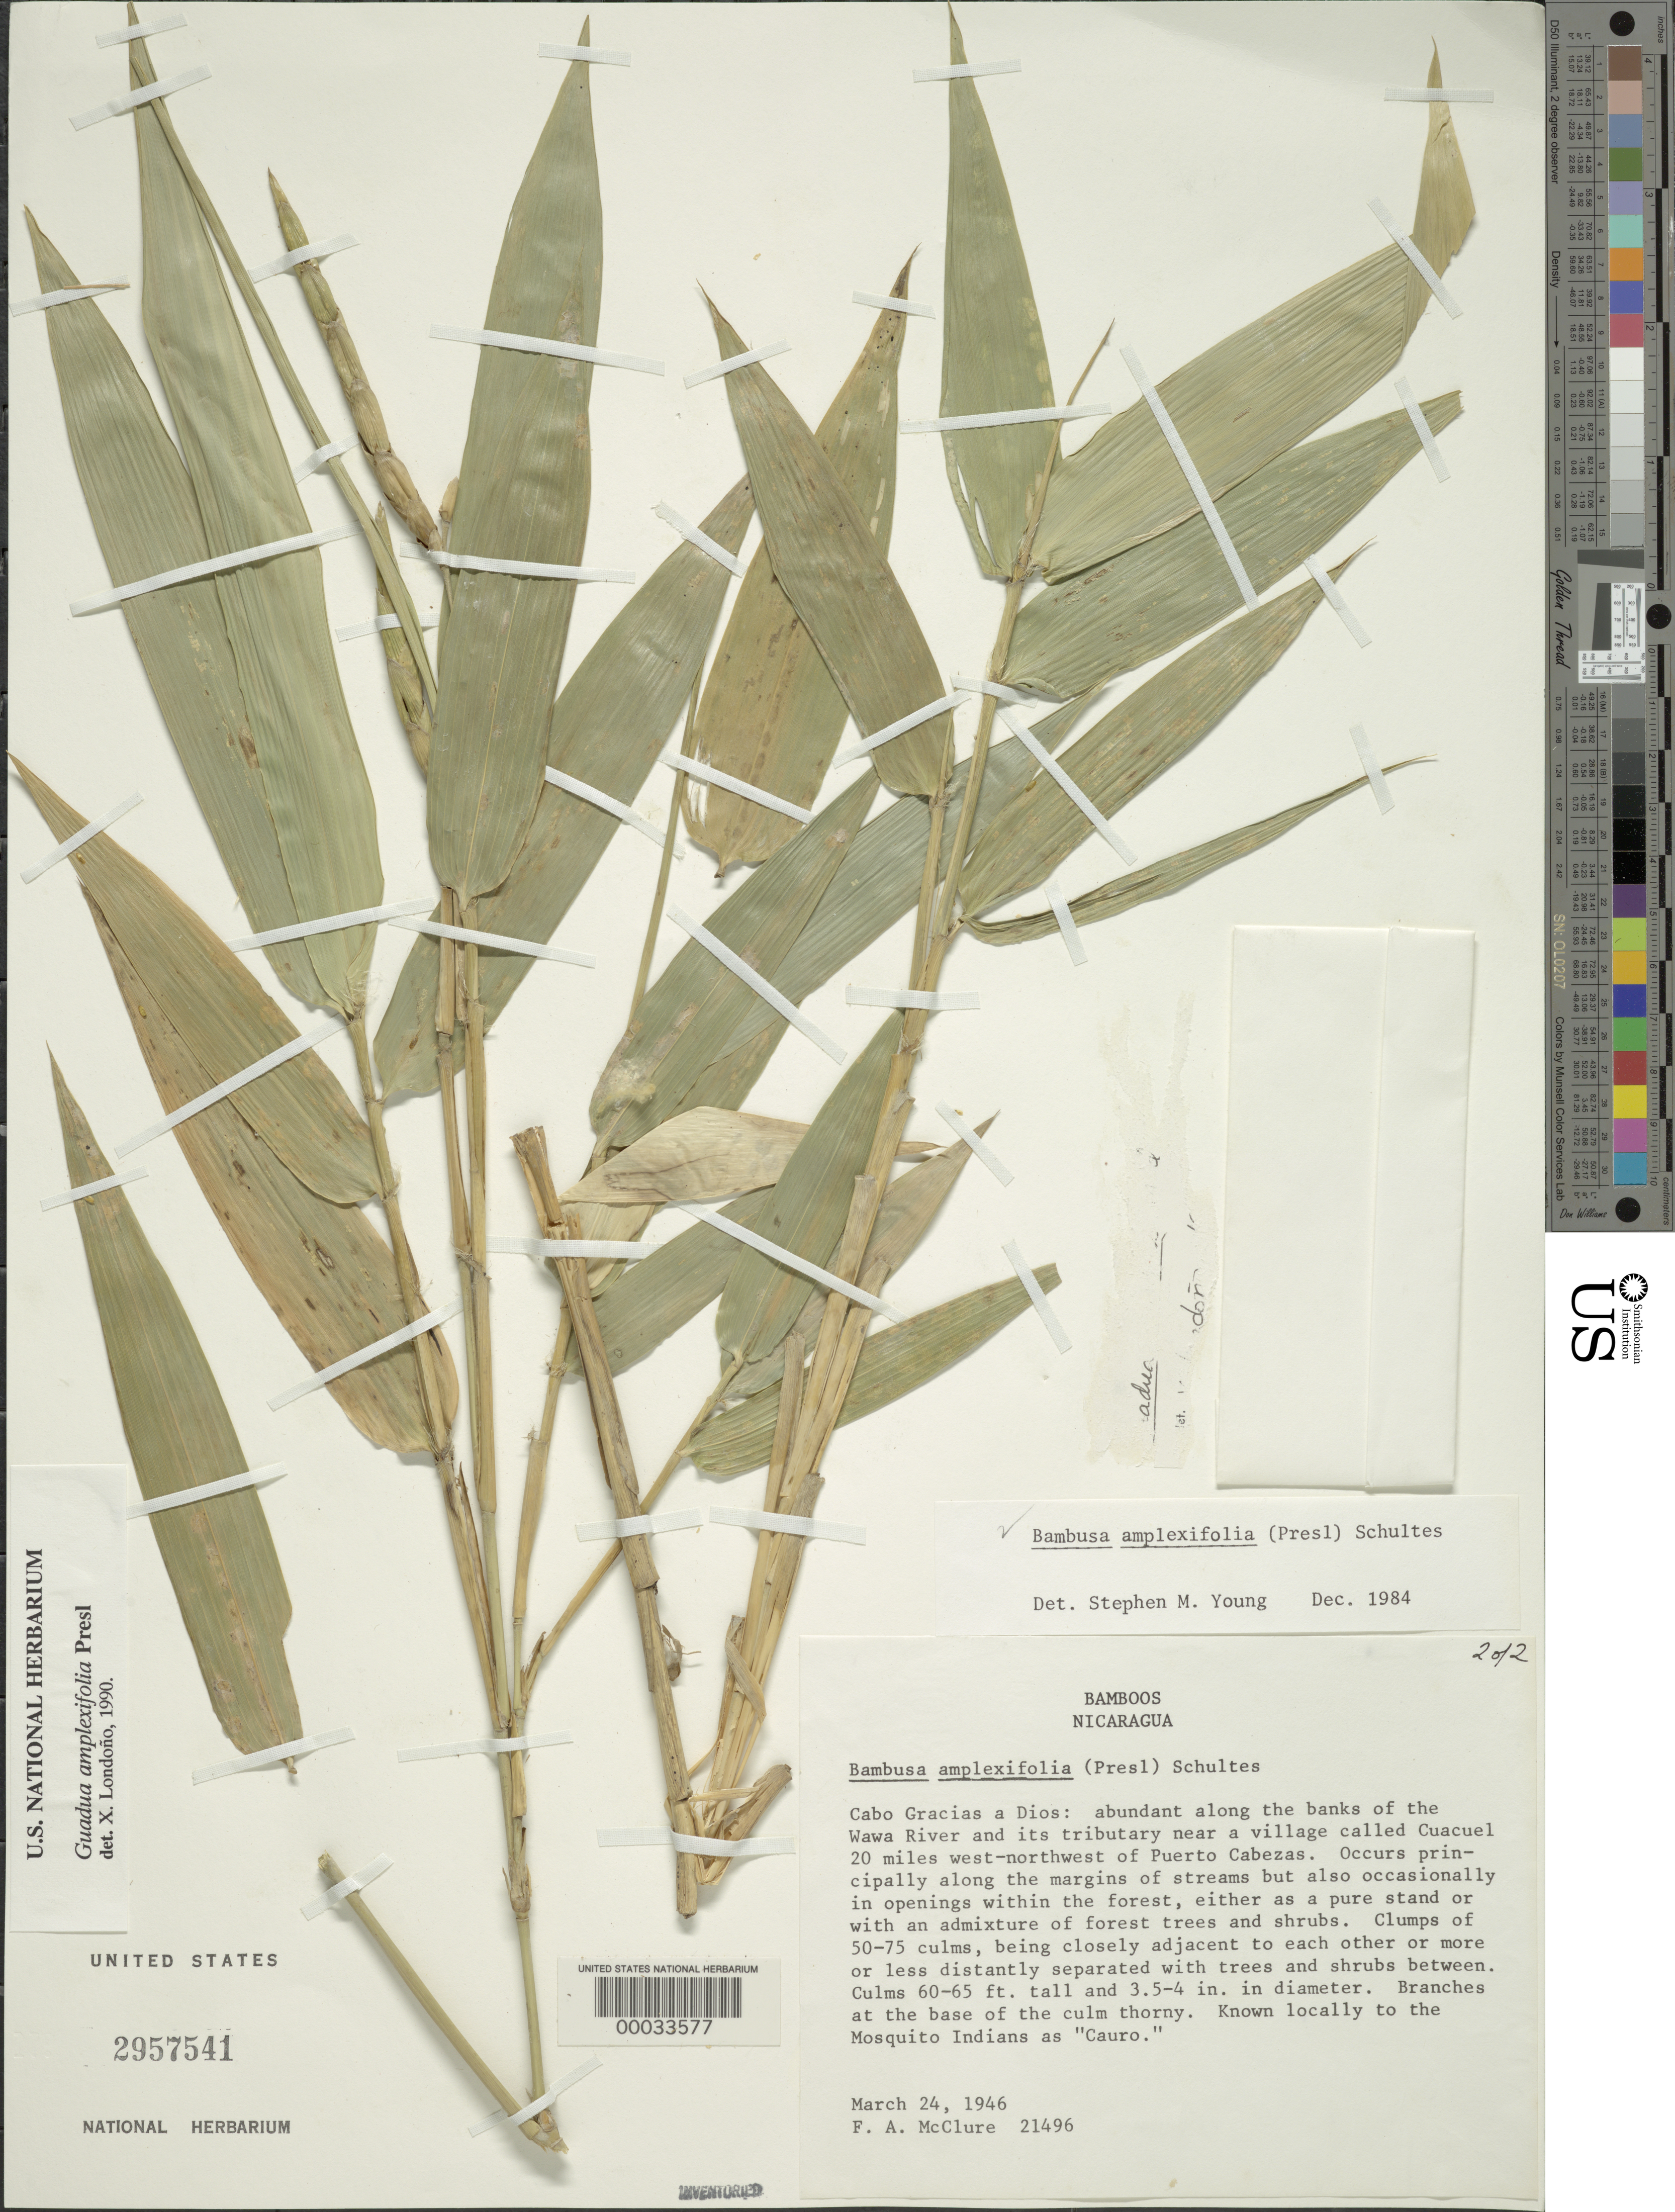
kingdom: Plantae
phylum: Tracheophyta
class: Liliopsida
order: Poales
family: Poaceae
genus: Guadua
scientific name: Guadua scandens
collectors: F. A. McClure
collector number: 21496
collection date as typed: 24 Mar 1946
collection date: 1946-03-24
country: Nicaragua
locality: Cabo gracias a dios; wawa river and its tributary near cuacuel village, 20 mi wnw of puerto cabezas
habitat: Along river bank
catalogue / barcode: US 2957541